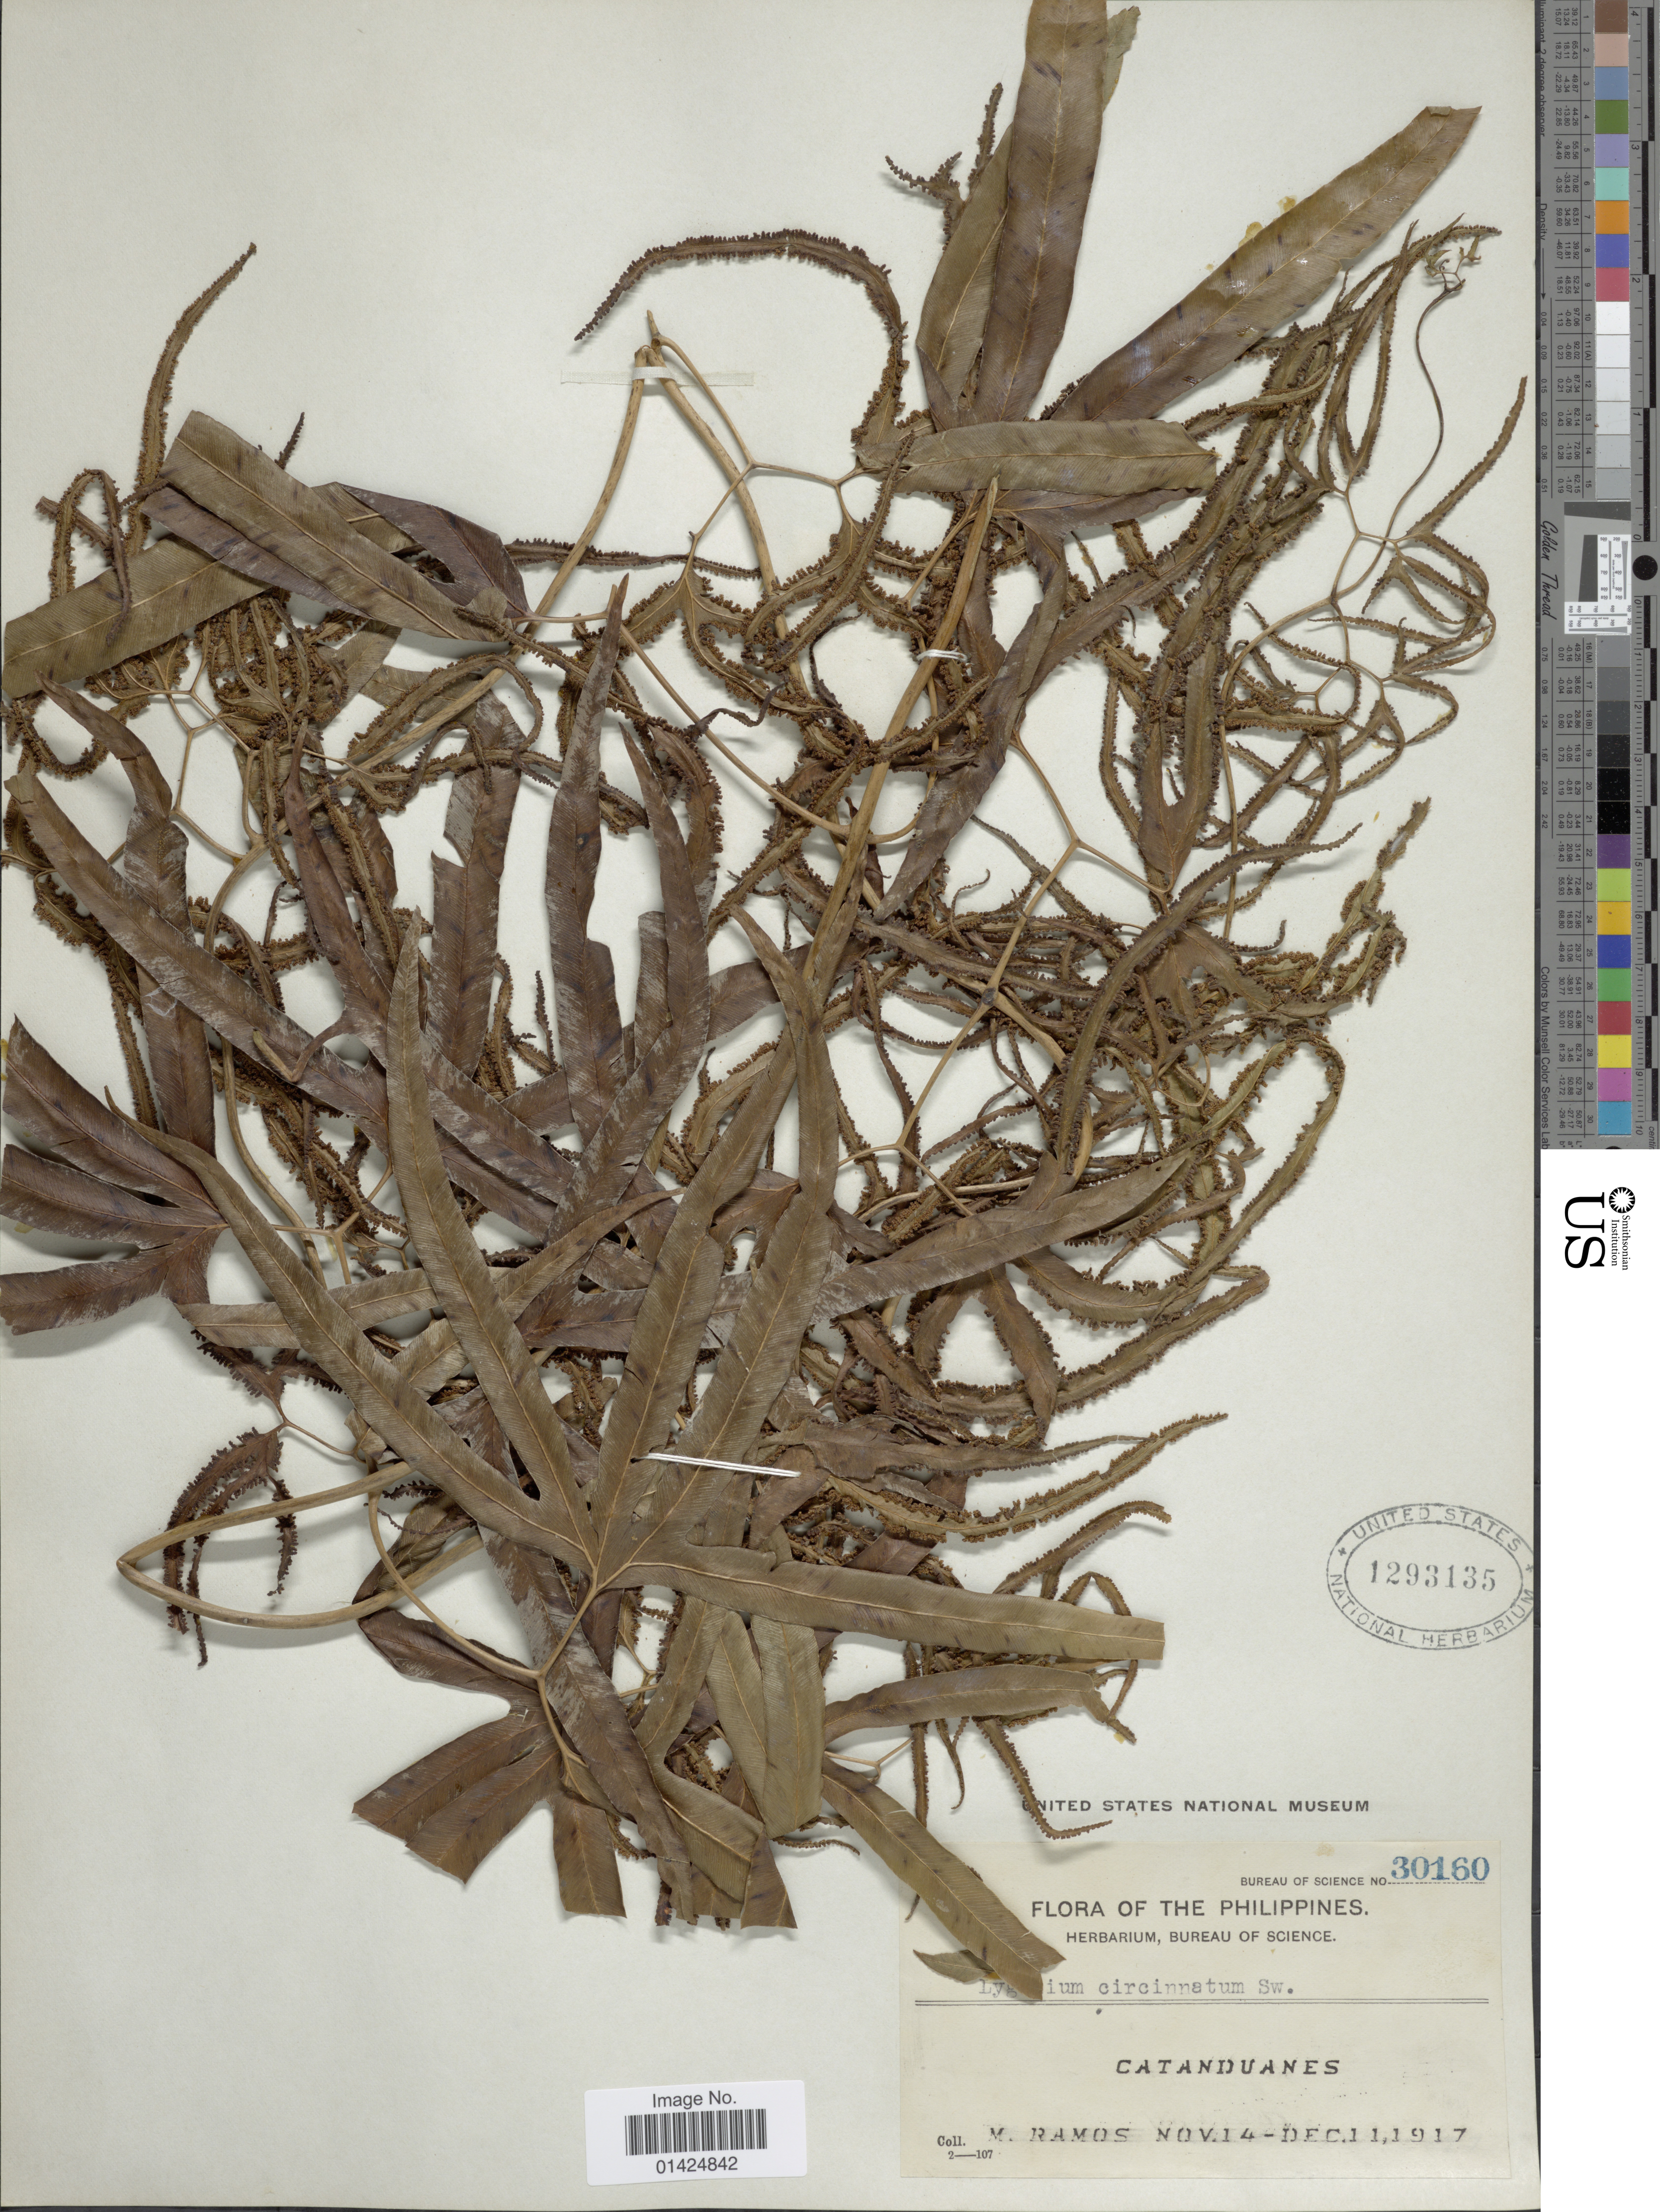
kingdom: Plantae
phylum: Tracheophyta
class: Polypodiopsida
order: Schizaeales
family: Lygodiaceae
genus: Lygodium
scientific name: Lygodium circinnatum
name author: (Burm. f.) Sw.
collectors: M. Ramos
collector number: Bureau of Science 30160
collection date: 1917-11-14/1917-12-11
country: Philippines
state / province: Bicol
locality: Catanduanes.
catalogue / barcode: US 1293135